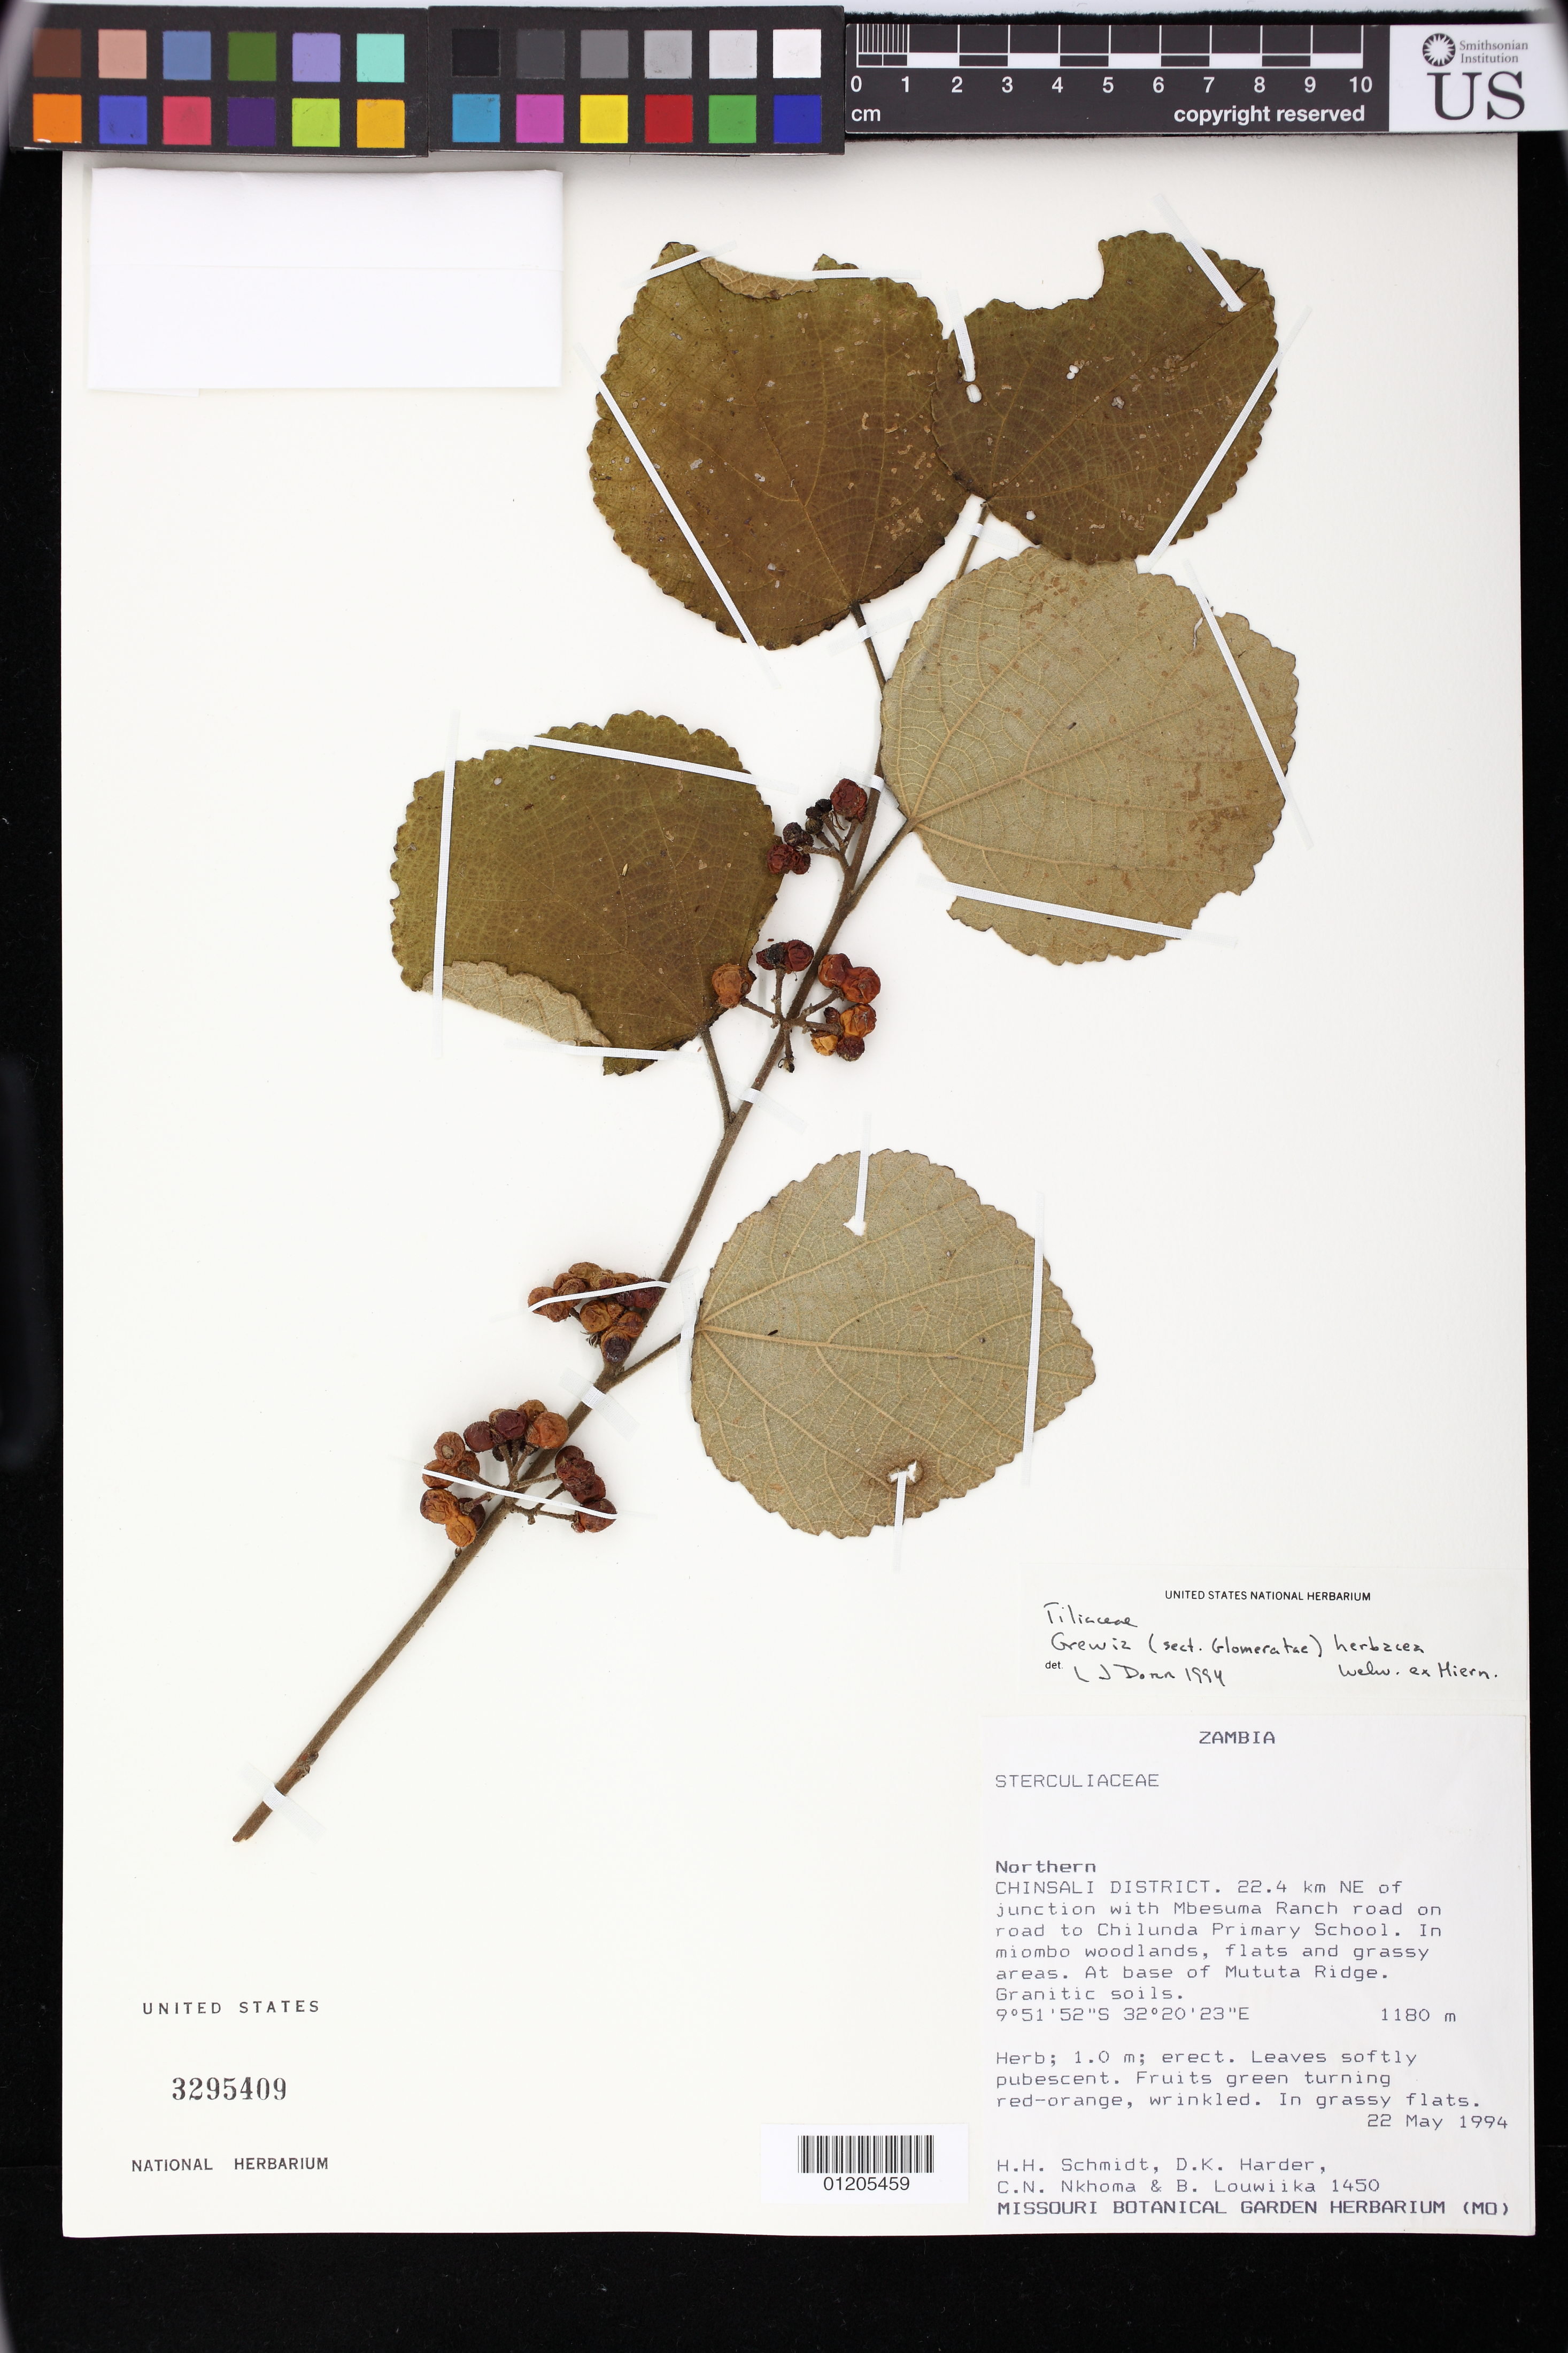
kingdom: Plantae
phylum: Tracheophyta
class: Magnoliopsida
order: Malvales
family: Malvaceae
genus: Grewia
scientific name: Grewia herbacea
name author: Welw. ex Hiern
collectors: H. H. Schmidt, D. Harder, C. Nkhoma & B. Louwiika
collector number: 1450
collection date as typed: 22 May 1994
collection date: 1994-05-22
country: Zambia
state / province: Northern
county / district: Chinsali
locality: Northern. Chinsali District. 22.4 km NE of junction with Mbesuma Ranch road on road to Chilunda Primary School. In miombo woodlands, flats and grassy areas. At base of Mututa Ridge. Granitic soils.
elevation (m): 1180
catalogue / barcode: US 3295409